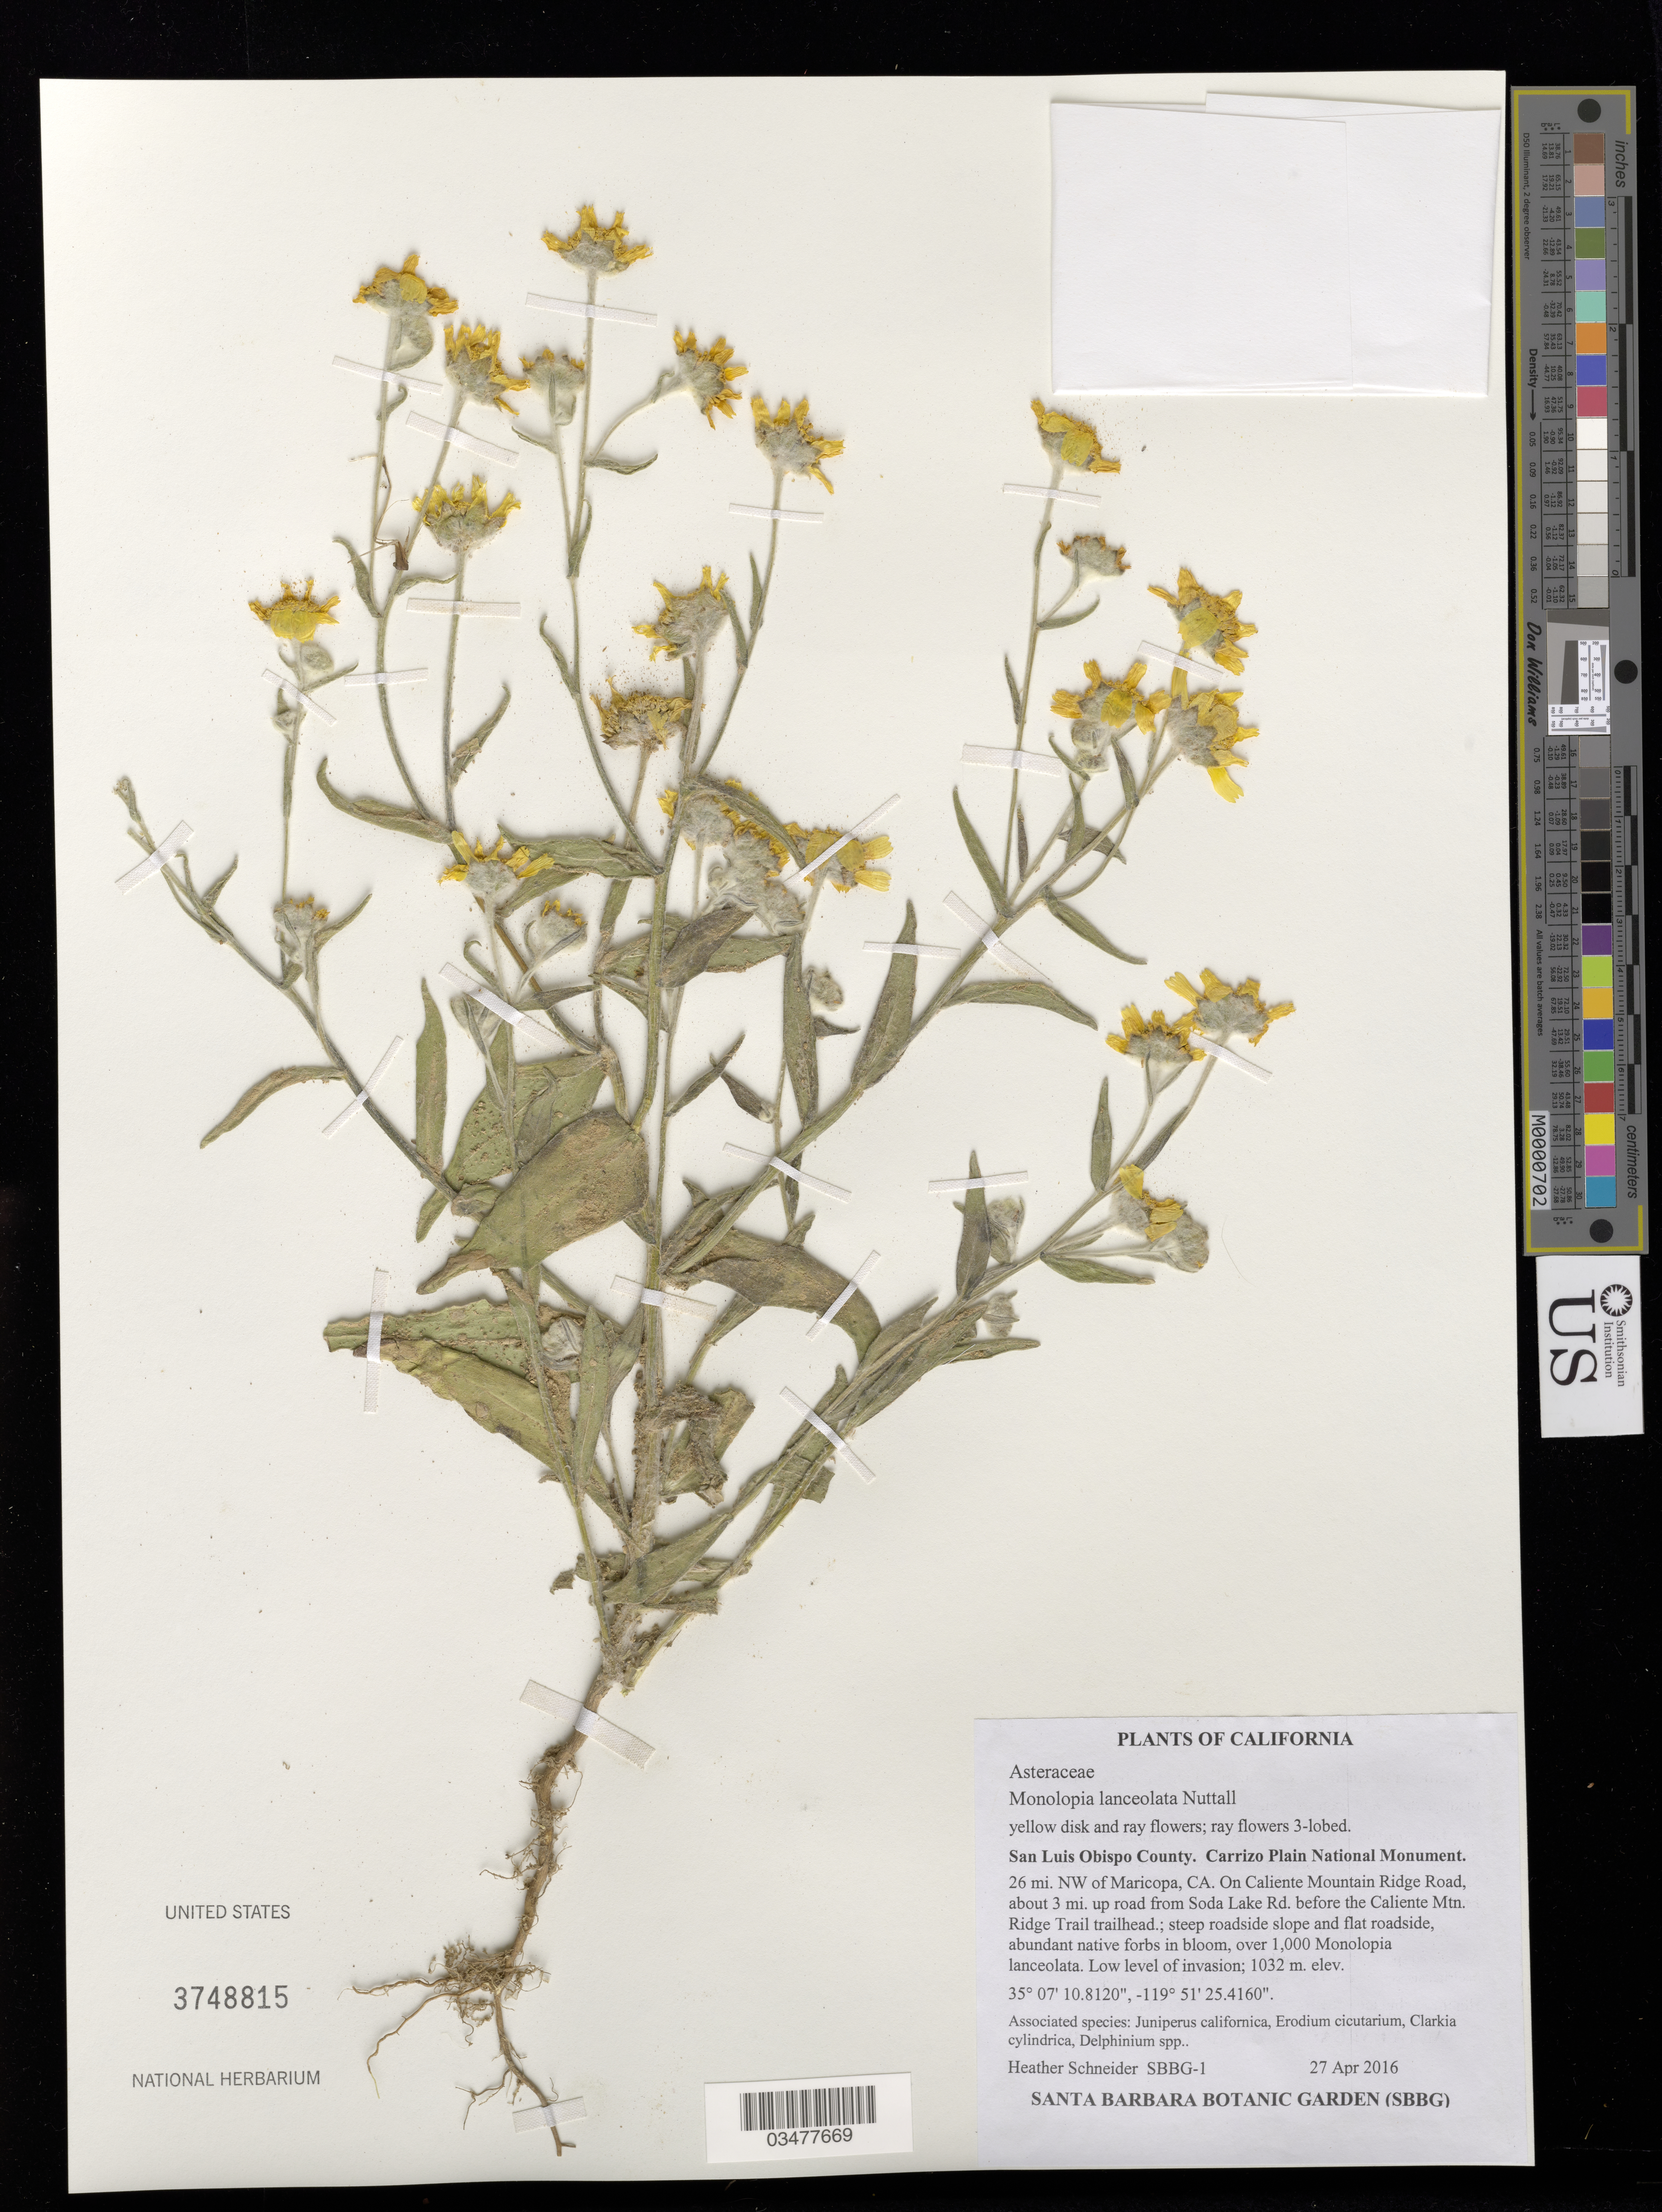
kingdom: Plantae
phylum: Tracheophyta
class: Magnoliopsida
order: Asterales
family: Asteraceae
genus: Monolopia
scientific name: Monolopia lanceolata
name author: Nutt.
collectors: H. Schneider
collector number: SBBG-1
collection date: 2016-04-27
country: United States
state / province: California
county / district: San Luis Obispo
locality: Carrizo Plain National Monument, Caliente Mountain Ridge Road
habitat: Steep slope going up from the roadside. Abundant native forbs in bloom. Low level of invasion. Monolopia also in flat areas on other side of road. Soil rocky in spots.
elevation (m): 1032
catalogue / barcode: US 3748815